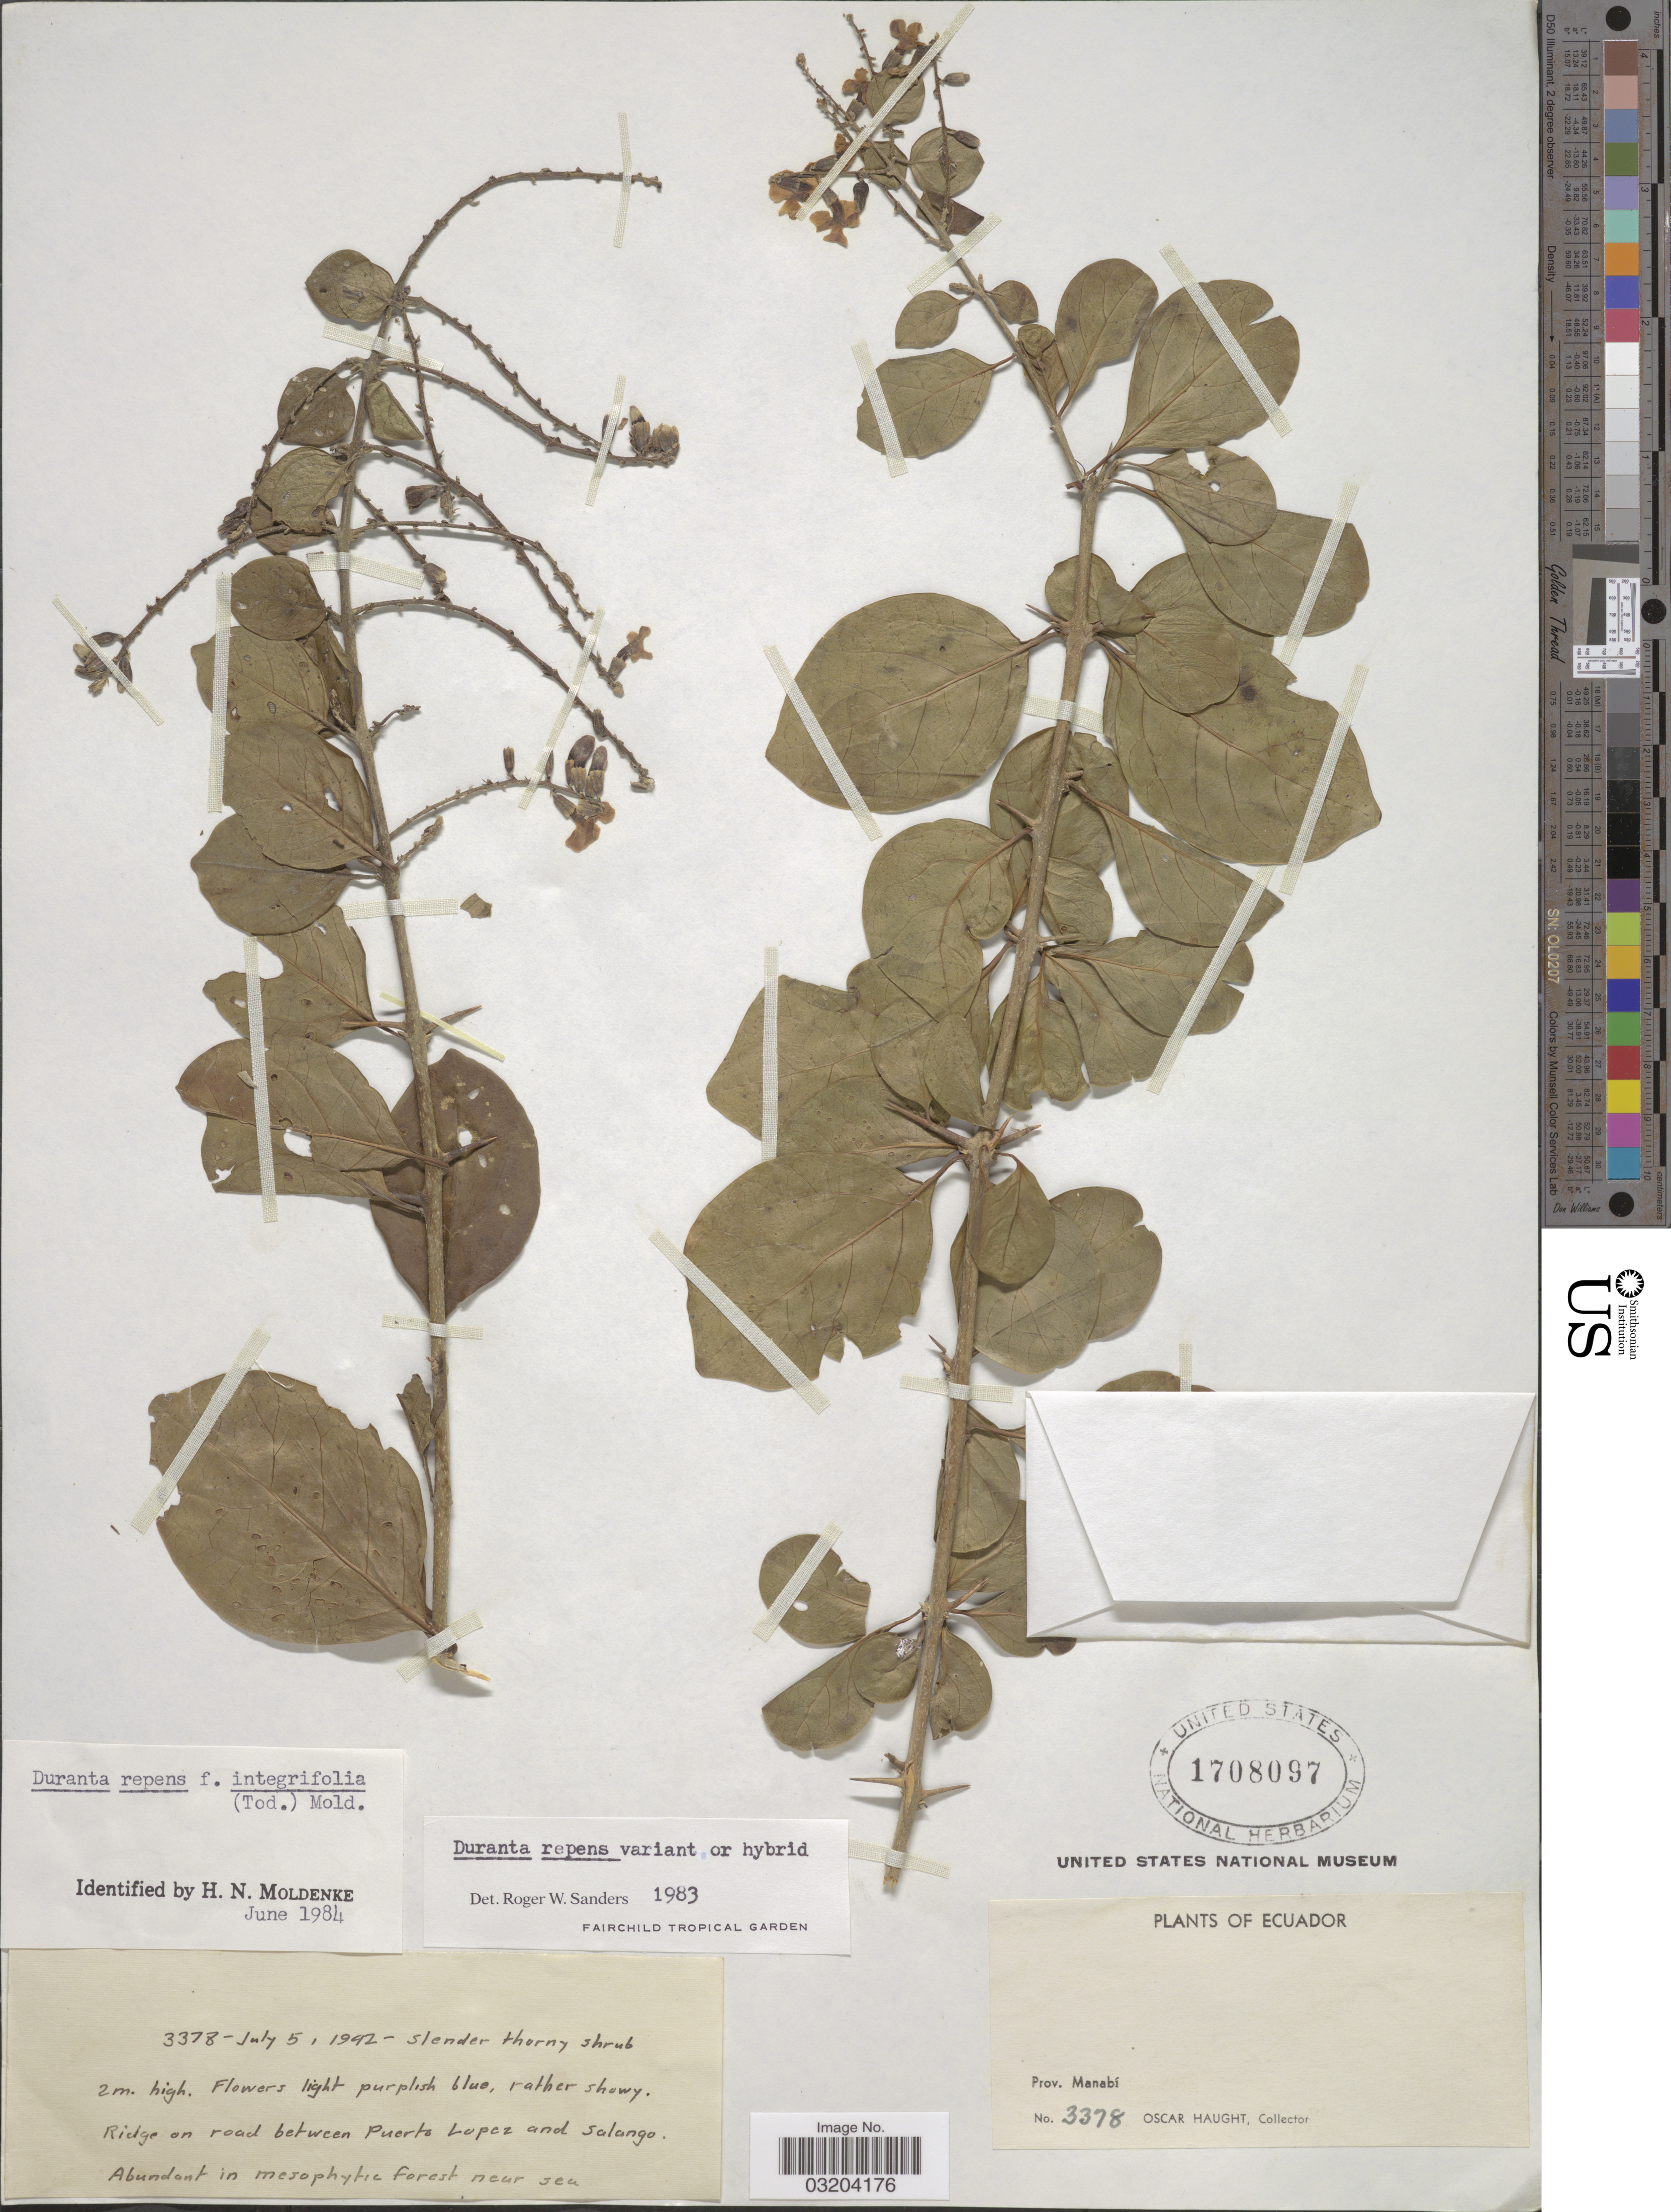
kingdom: Plantae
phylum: Tracheophyta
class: Magnoliopsida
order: Lamiales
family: Verbenaceae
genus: Duranta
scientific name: Duranta sp.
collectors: O. L. Haught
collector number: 3378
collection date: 1942-07-05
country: Ecuador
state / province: Manabí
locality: Ridge on road between Puerto Lopez and Salango.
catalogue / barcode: US 1708097